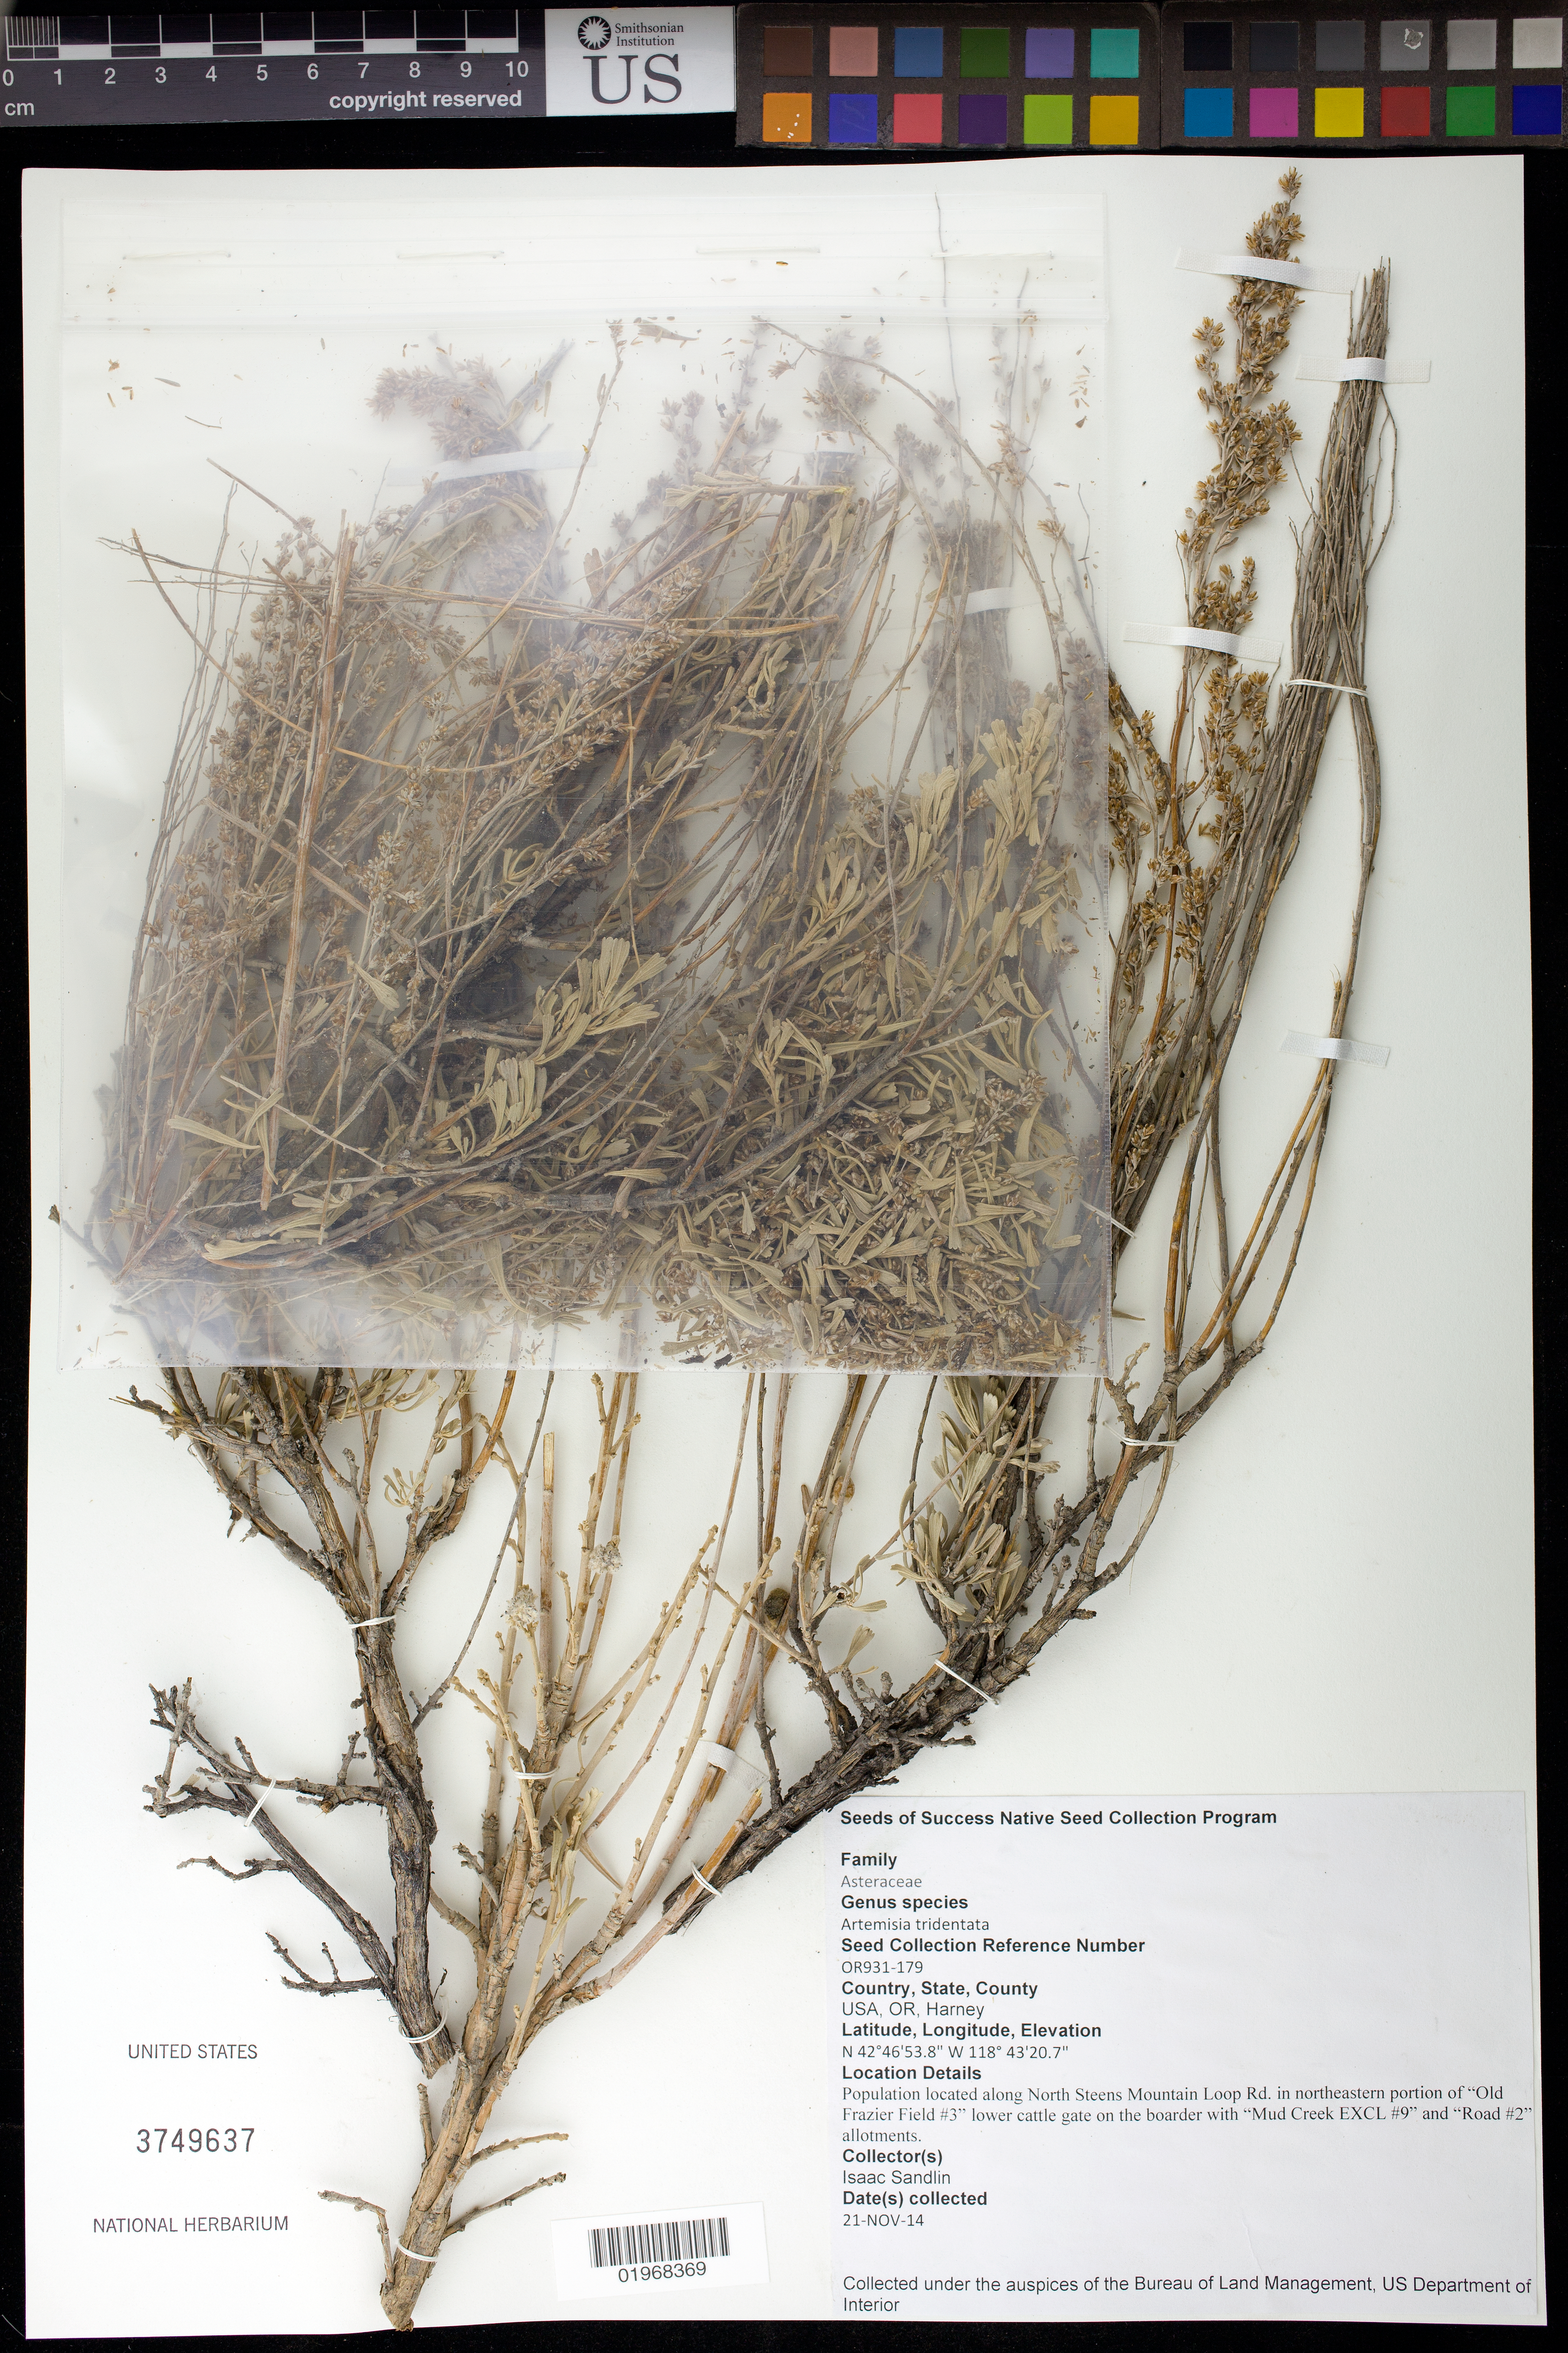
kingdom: Plantae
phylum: Tracheophyta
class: Magnoliopsida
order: Asterales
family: Asteraceae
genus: Artemisia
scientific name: Artemisia tridentata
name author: Nutt.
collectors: I. Sandlin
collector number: OR931-179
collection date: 2014-11-21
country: United States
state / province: Oregon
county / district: Harney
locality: Steens Mountain Cooperative Management and Protection Area. Along North Steens Mountain Loop Rd. in NE portion of "Old Frazier Field #3" lower cattle gate on the border with "Mud Creek EXCL #9" and "Road #2" allotments.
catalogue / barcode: US 3749637